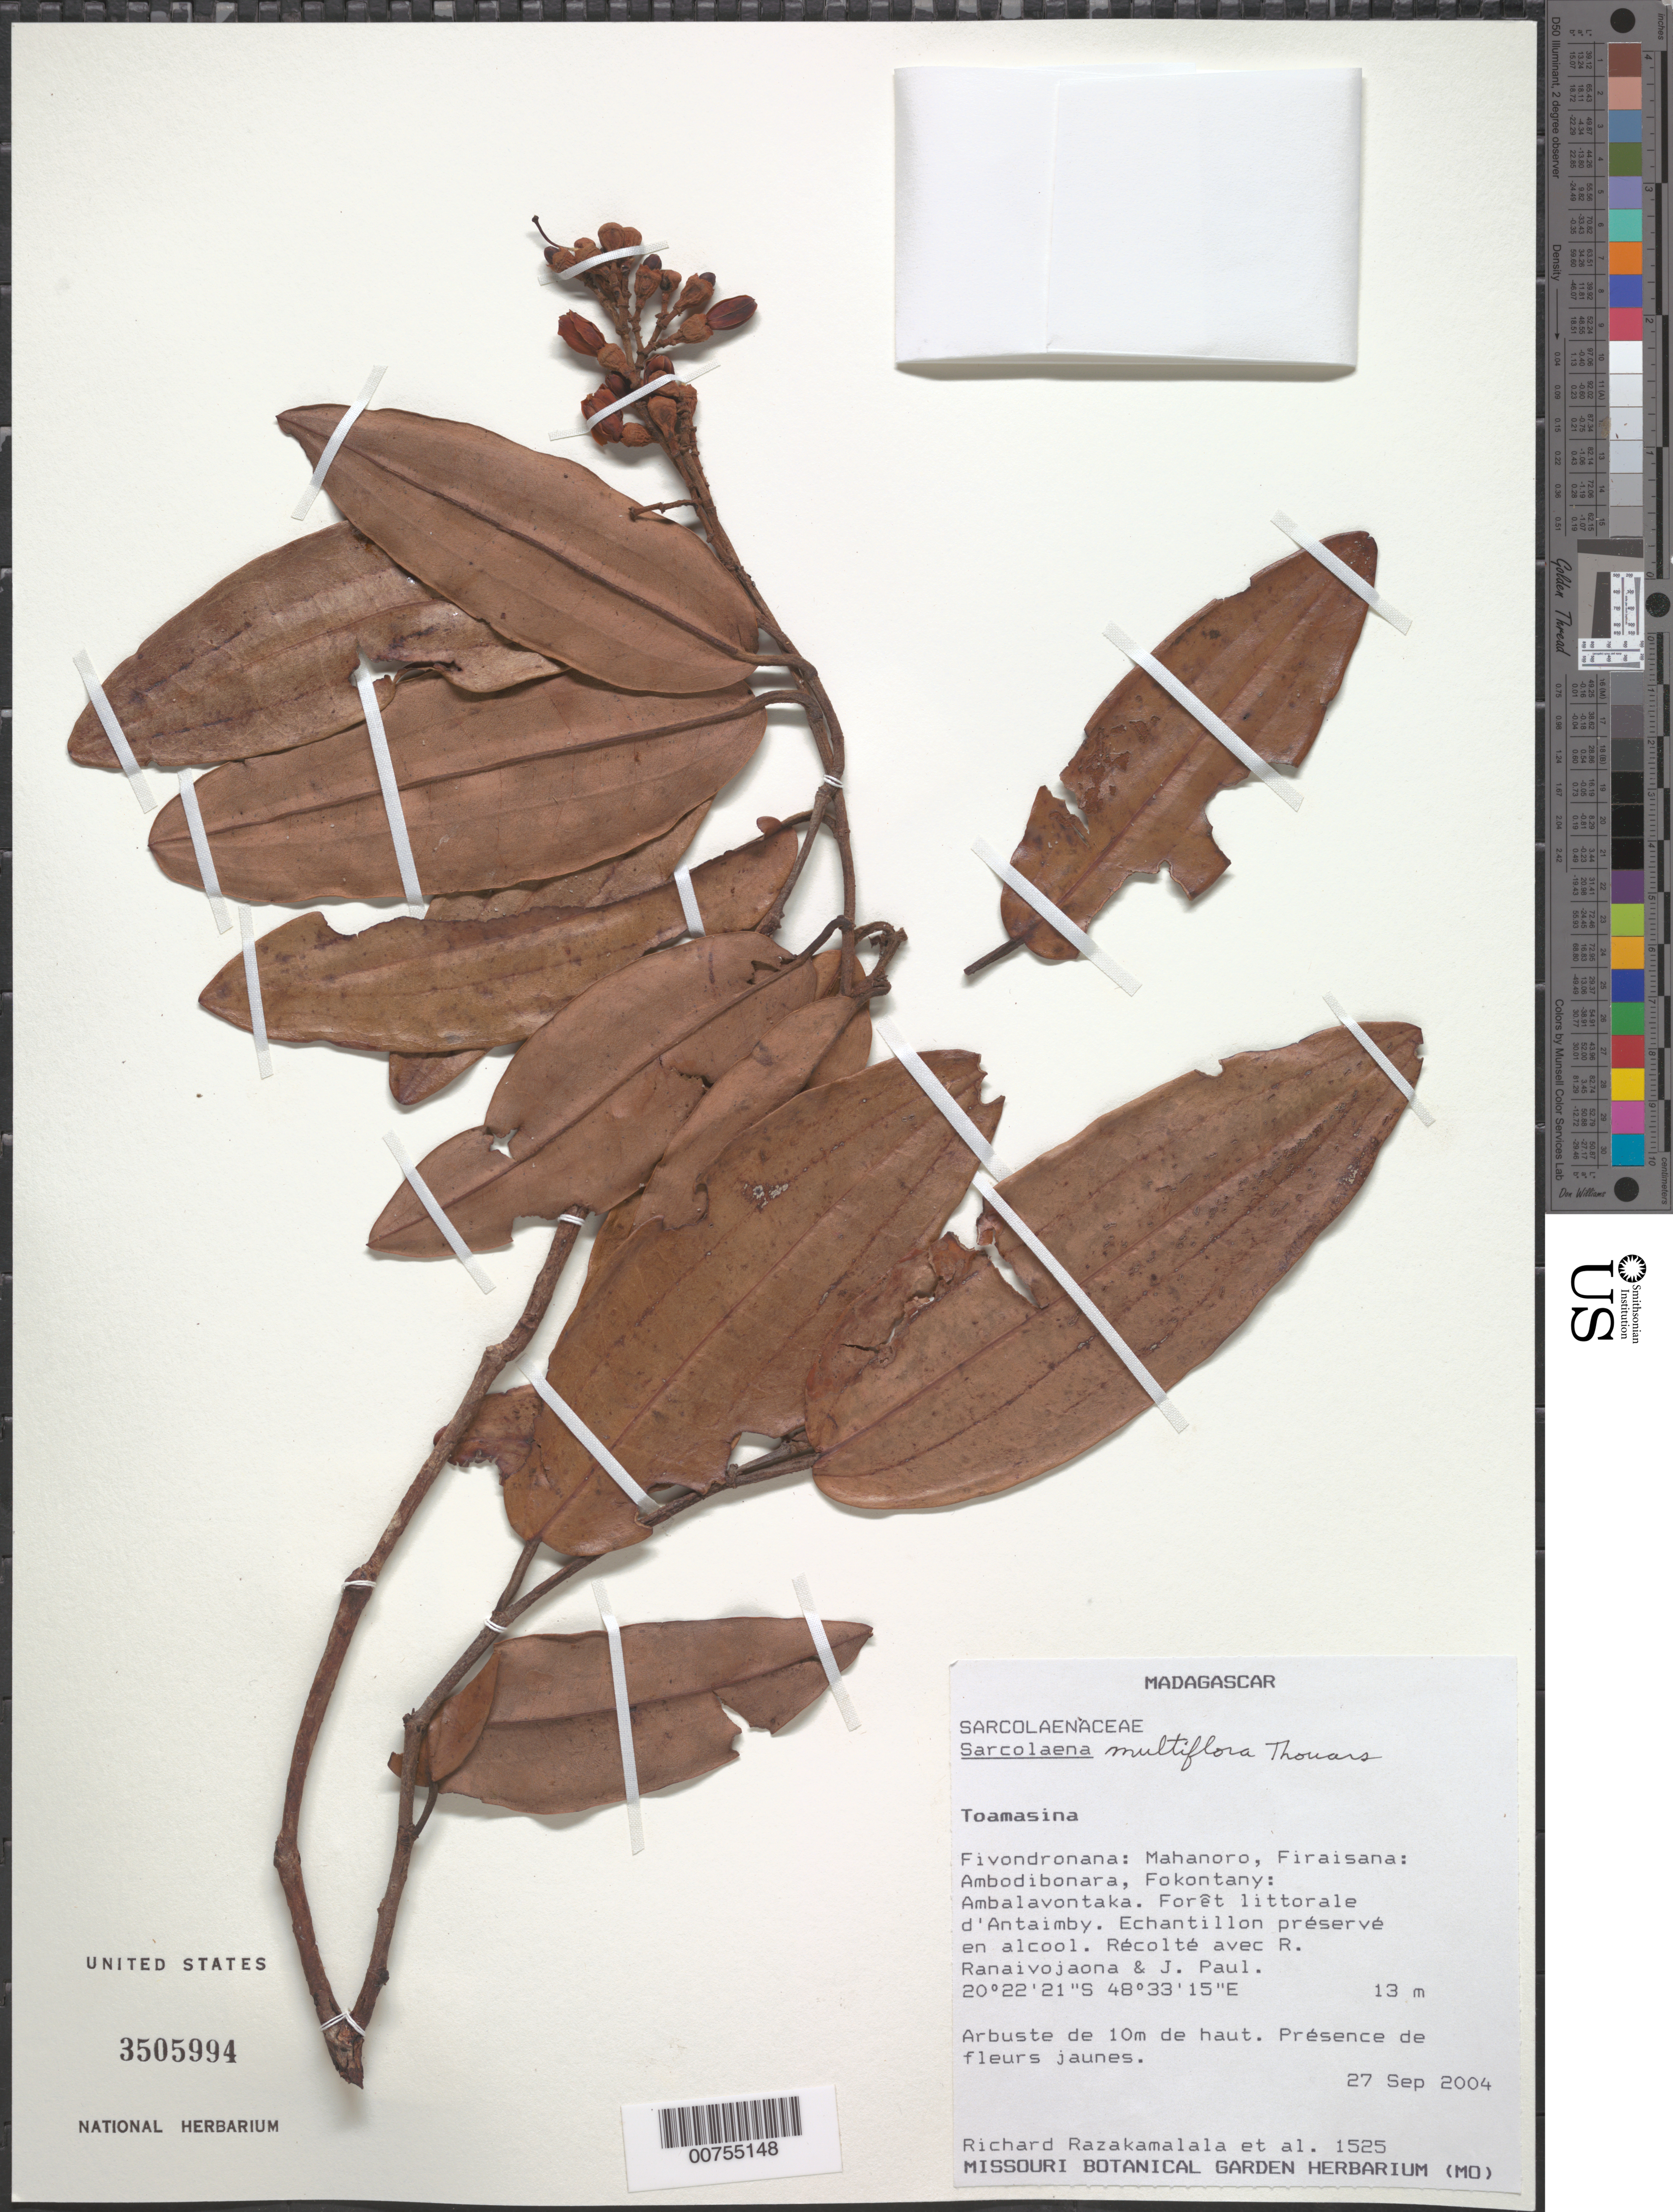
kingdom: Plantae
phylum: Tracheophyta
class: Magnoliopsida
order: Malvales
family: Sarcolaenaceae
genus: Sarcolaena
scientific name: Sarcolaena multiflora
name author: Thouars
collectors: R. Razakamalala & et al.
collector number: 1525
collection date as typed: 27 Sep 2004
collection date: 2004-09-27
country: Madagascar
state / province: Atsinanana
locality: Fivondronana: Mahanoro, Firaisana: Ambodibonara, Fokontany: Ambalavontaka. Antaimby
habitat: Littoral forest.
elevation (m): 13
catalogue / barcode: US 3505994